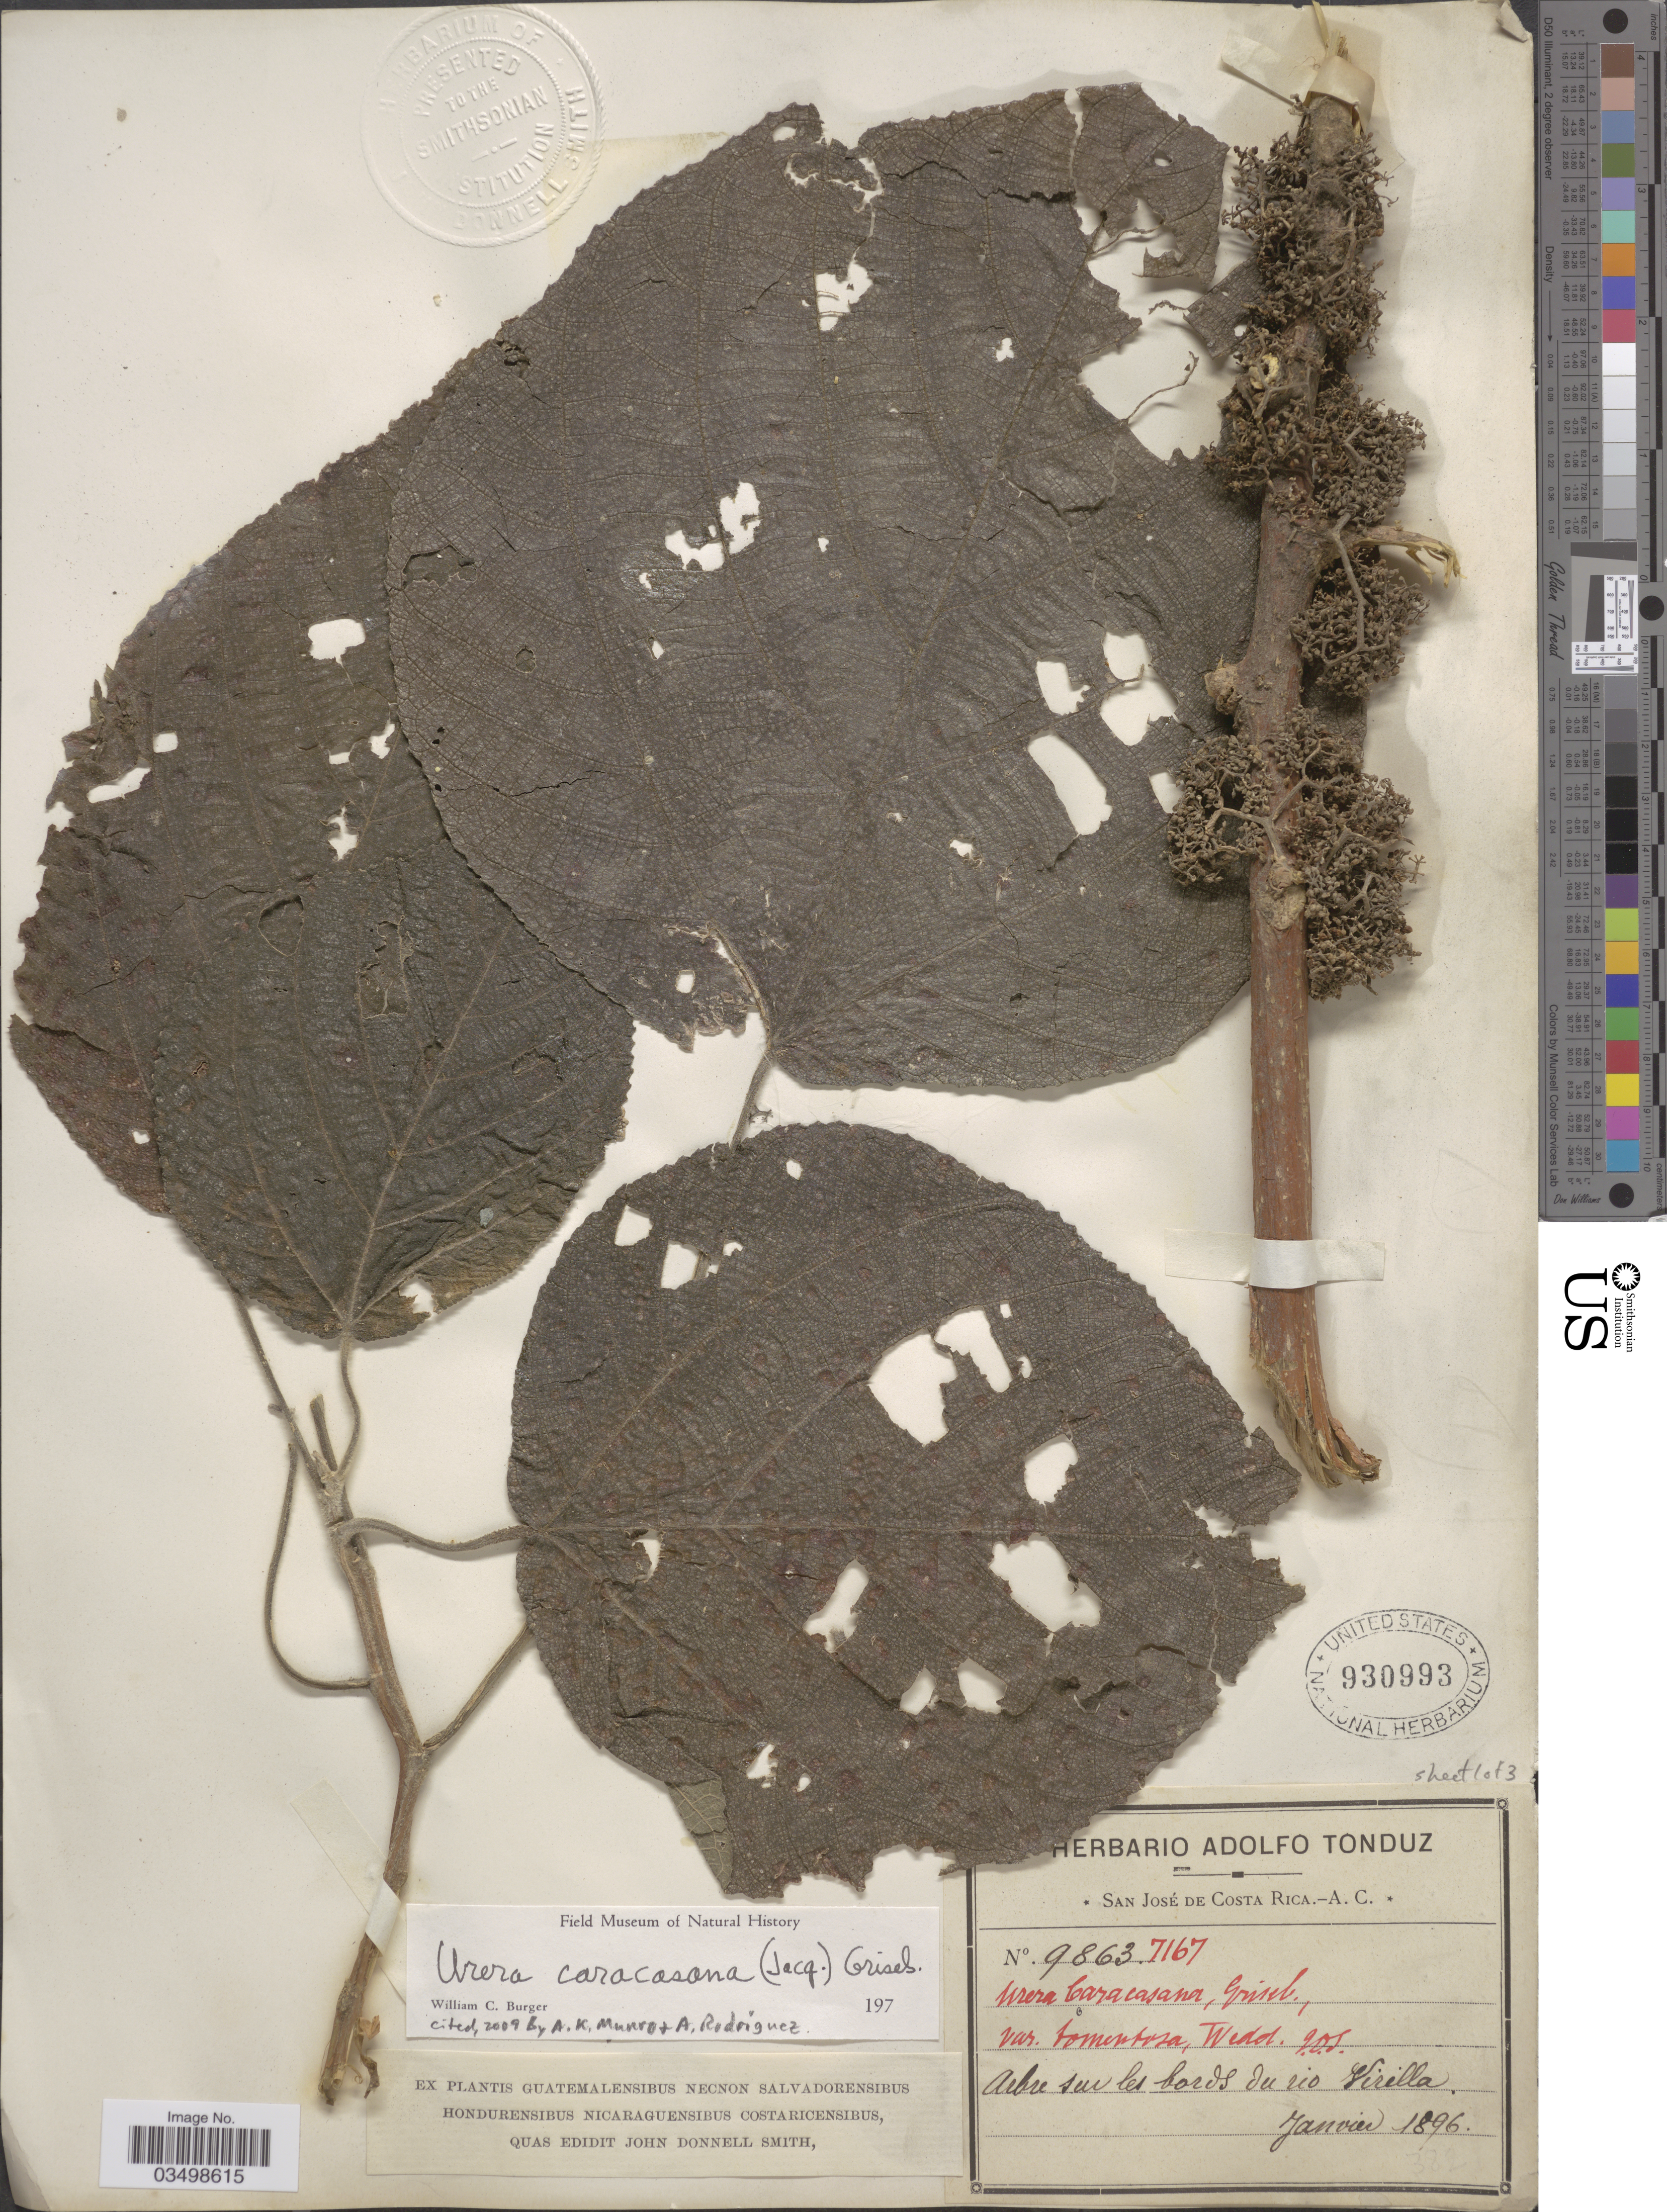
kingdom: Plantae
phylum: Tracheophyta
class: Magnoliopsida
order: Rosales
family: Urticaceae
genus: Urera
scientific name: Urera caracasana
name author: (Jacq.) Gaudich. ex Griseb.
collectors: ex Herb. Adolfo Tonduz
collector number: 9863/7167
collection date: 1896-01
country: Costa Rica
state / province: San José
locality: Arbre sur les bords du rio Virilla.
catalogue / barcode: US 930993